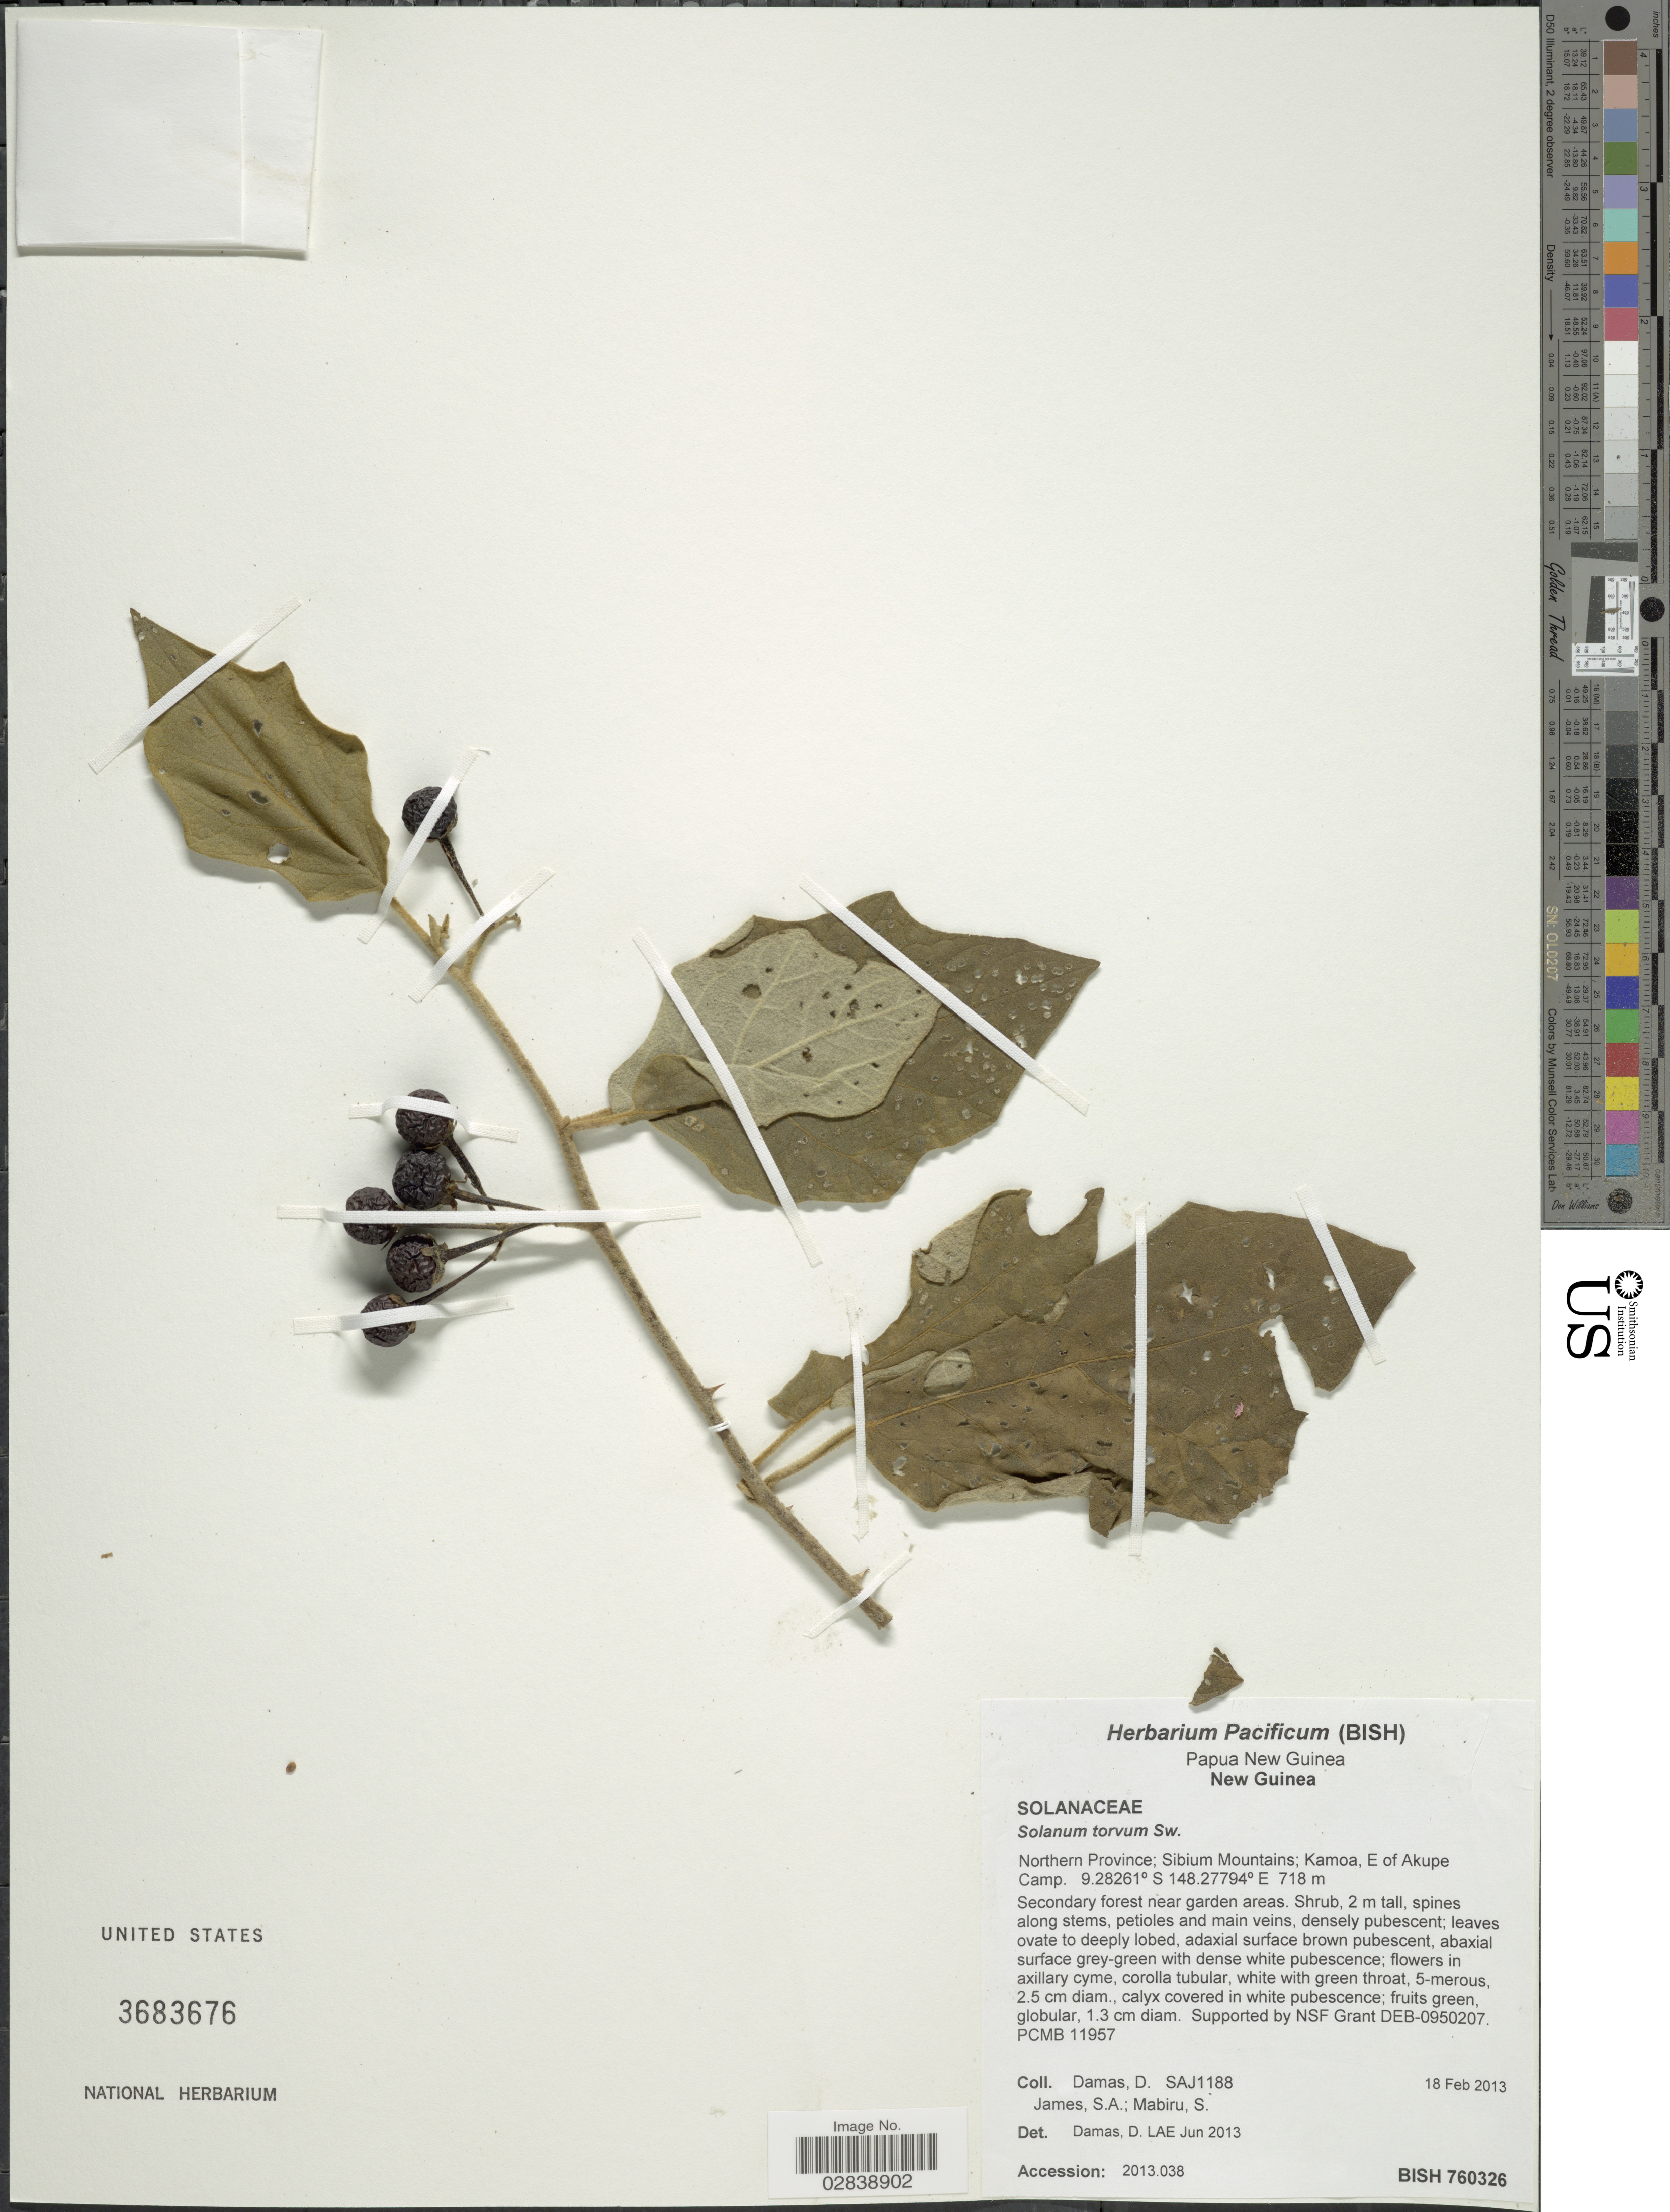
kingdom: Plantae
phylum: Tracheophyta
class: Magnoliopsida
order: Solanales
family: Solanaceae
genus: Solanum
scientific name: Solanum torvum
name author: Sw.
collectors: D. Damas, S. James & S. Mabiru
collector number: SAJ1188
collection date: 2013-02-18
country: Papua New Guinea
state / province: Northern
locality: New Guinea. Northern Province; Sibium Mountains; Kamoa, E of Akupe Camp.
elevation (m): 718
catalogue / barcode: US 3683676